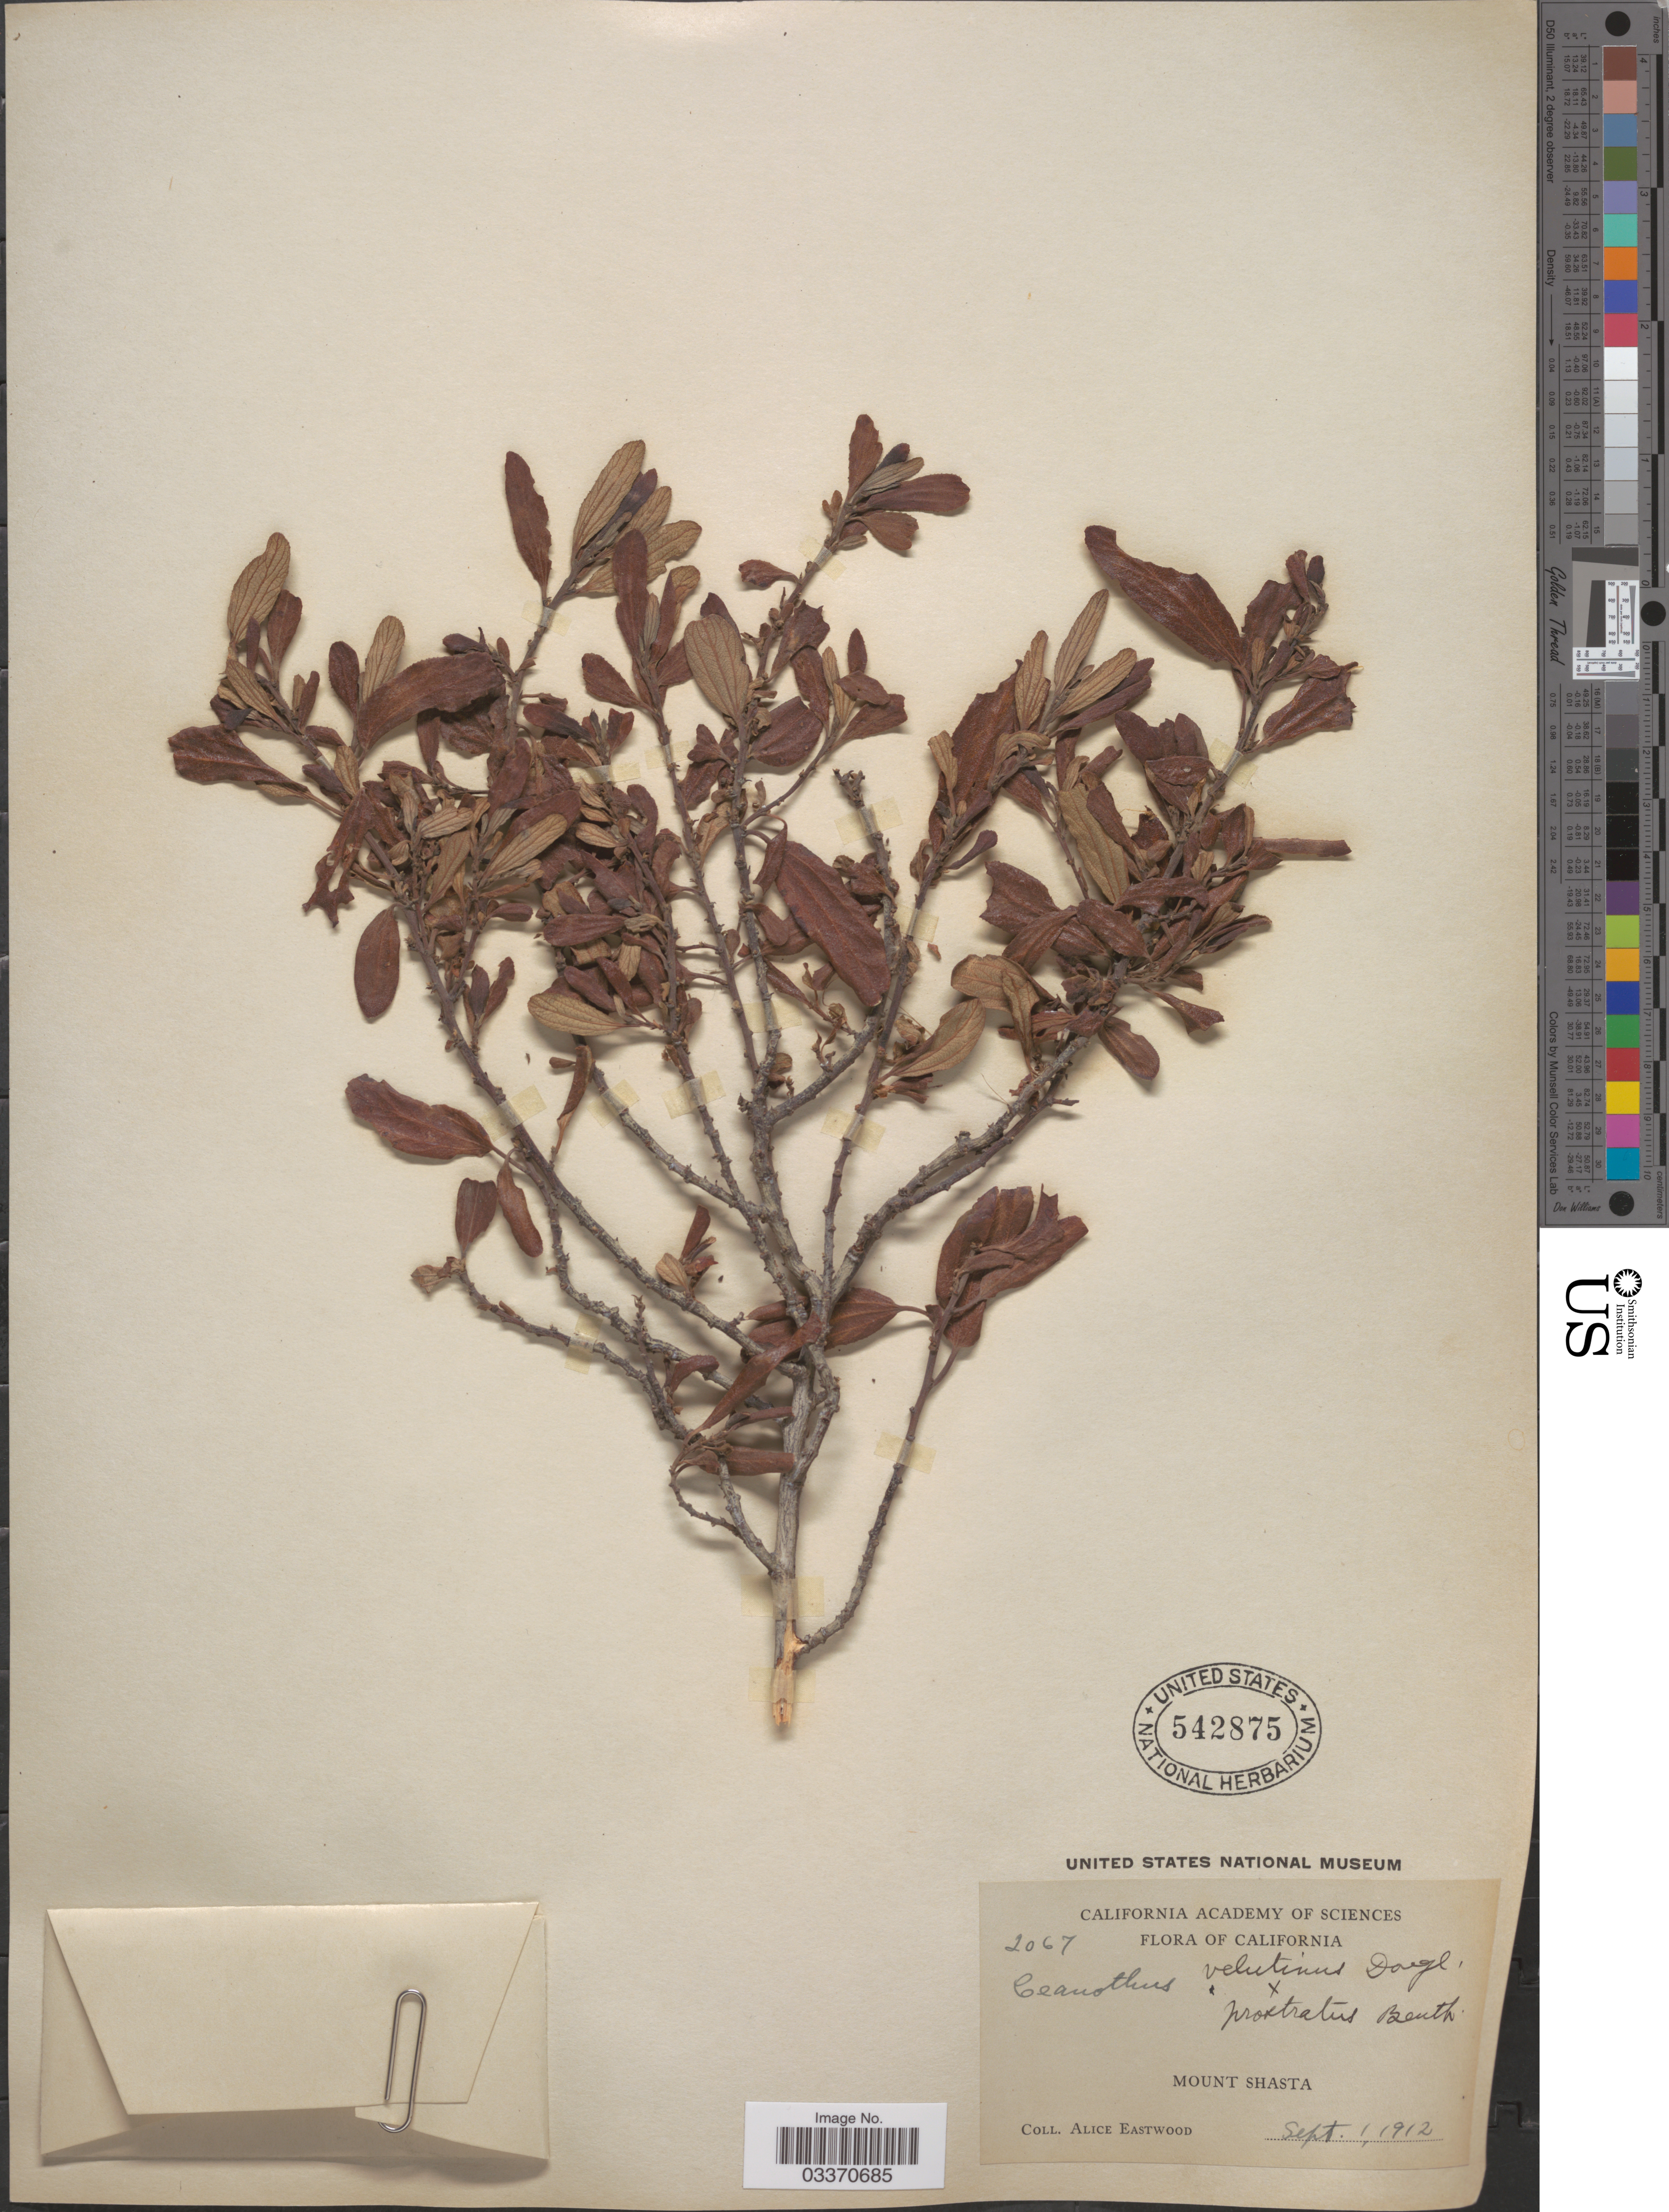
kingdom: Plantae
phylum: Tracheophyta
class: Magnoliopsida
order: Rosales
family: Rhamnaceae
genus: Ceanothus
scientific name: Ceanothus velutinus x C. prostratus Benth.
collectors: A. Eastwood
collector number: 2067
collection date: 1912-09-01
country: United States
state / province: California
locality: Mount Shasta.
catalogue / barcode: US 542875